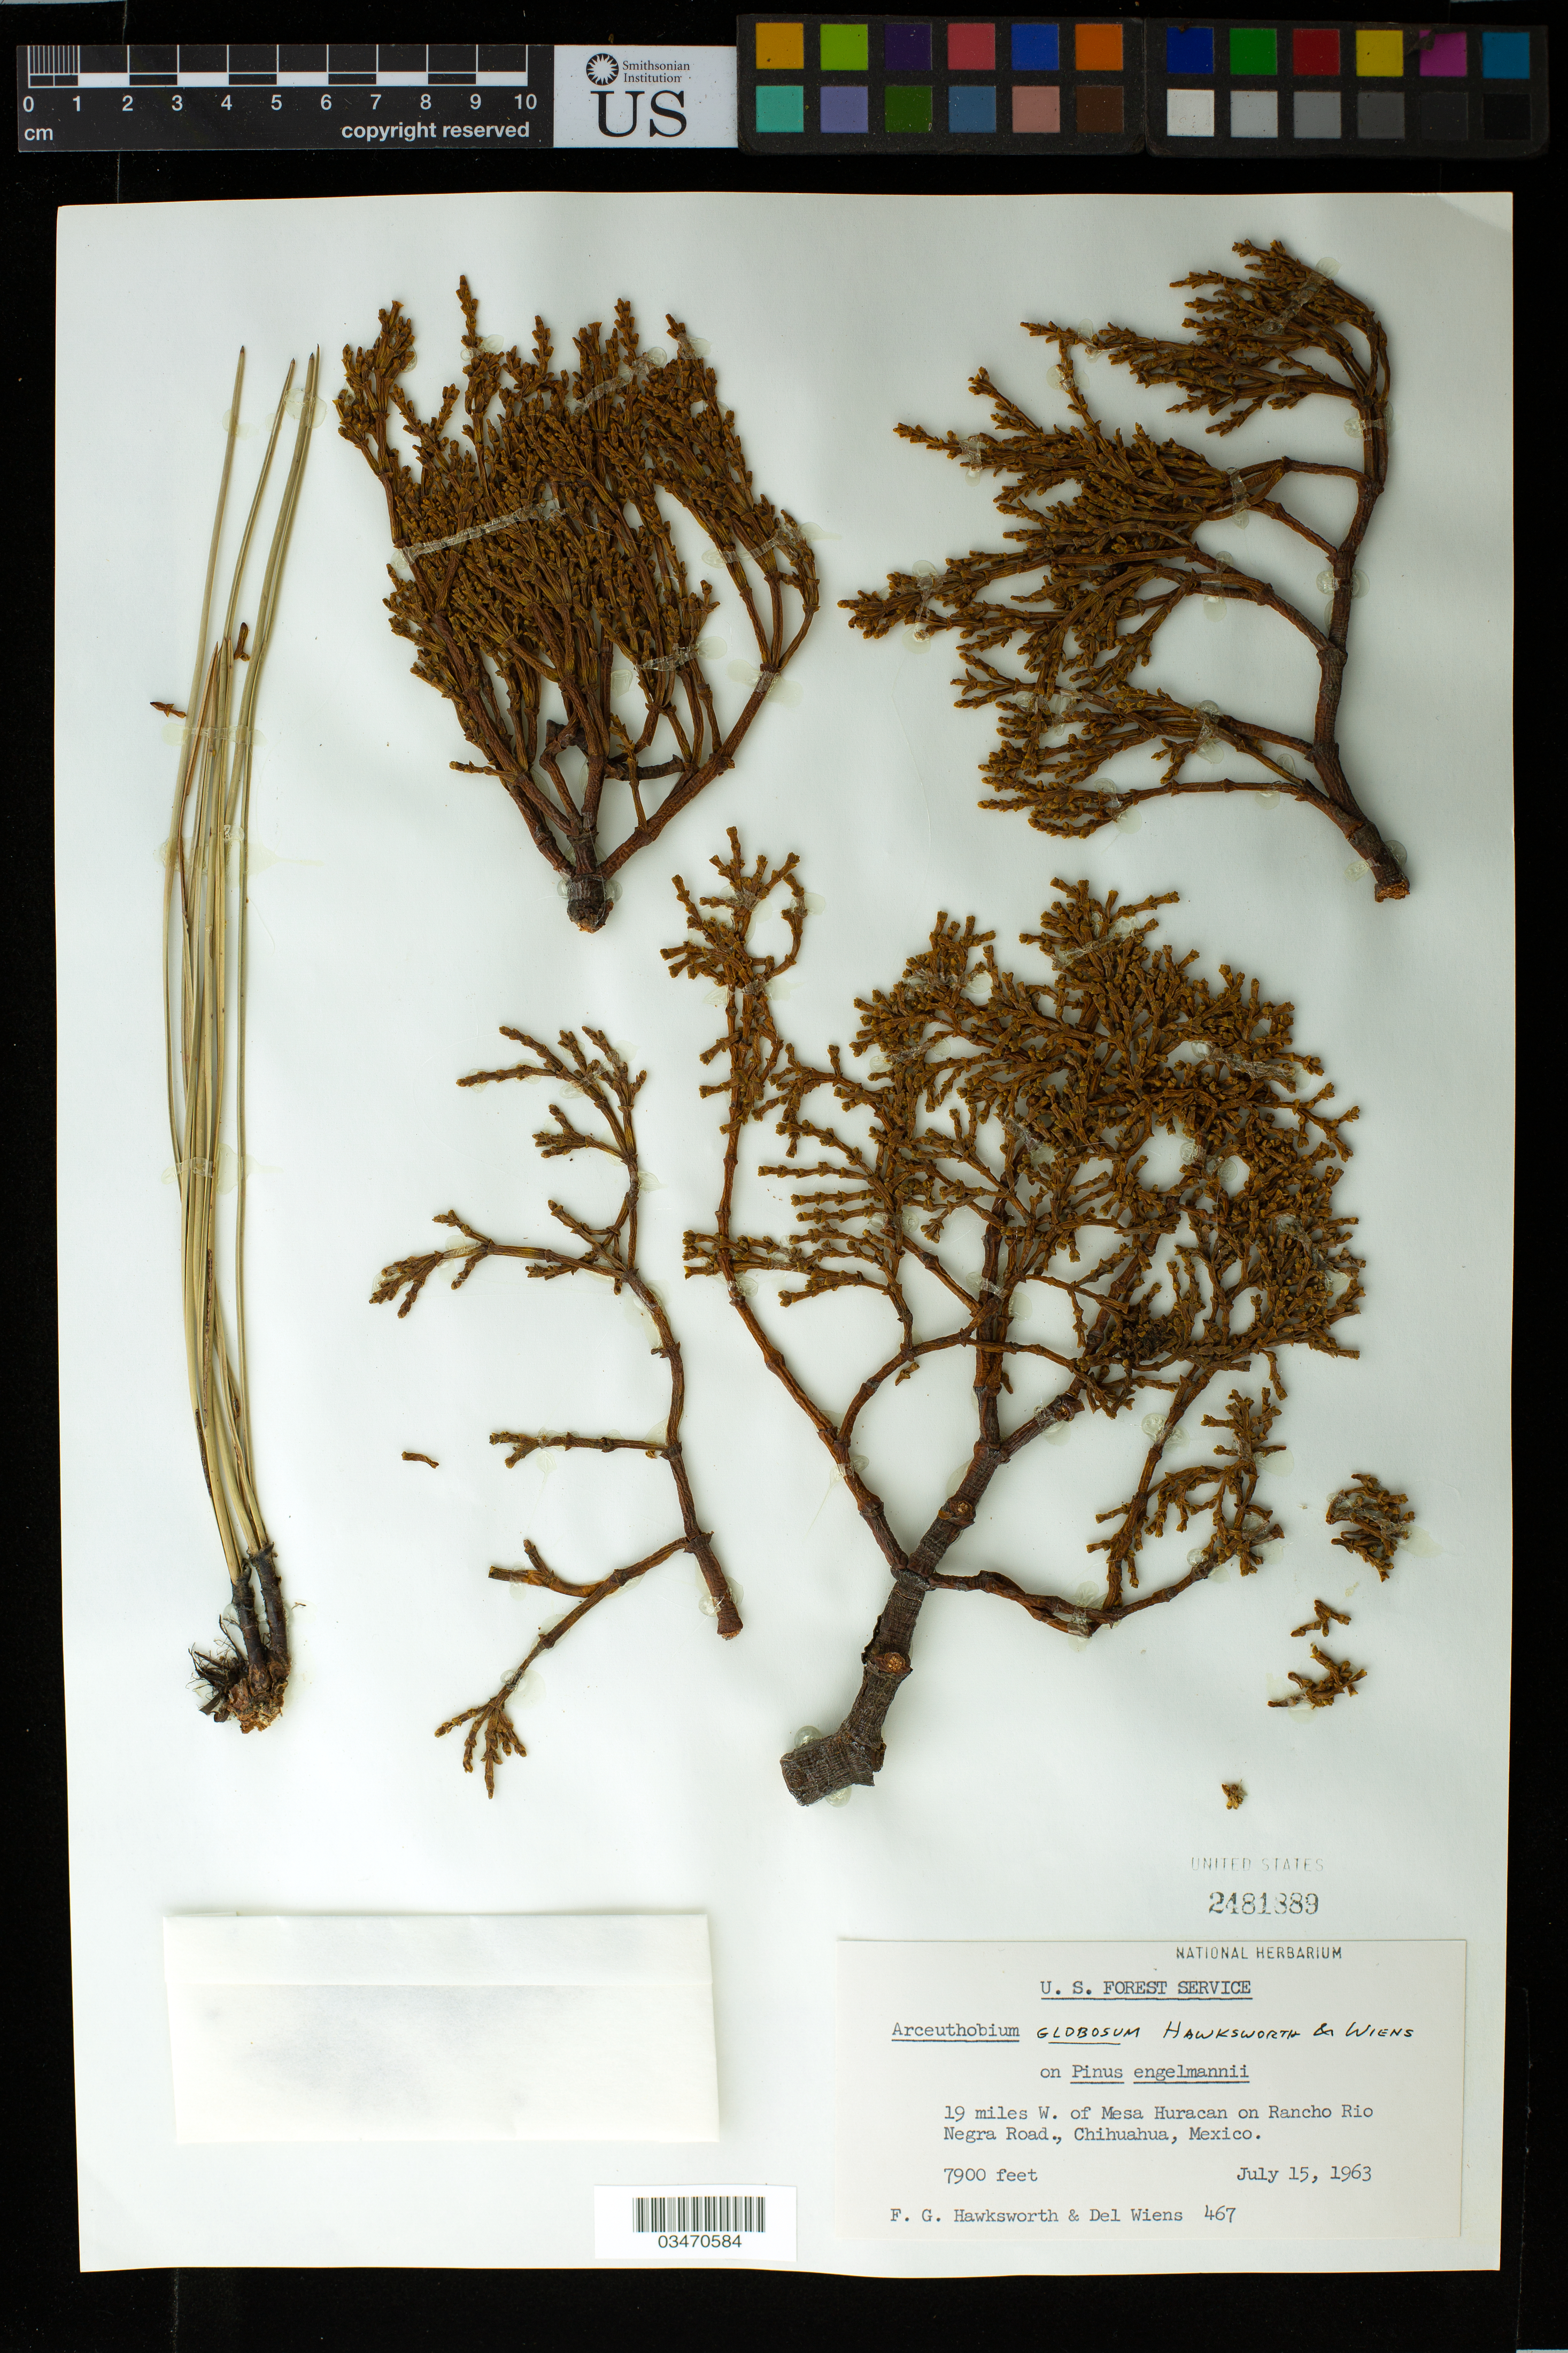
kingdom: Plantae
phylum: Tracheophyta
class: Magnoliopsida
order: Santalales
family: Viscaceae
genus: Arceuthobium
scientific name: Arceuthobium globosum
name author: Hawksw. & Wiens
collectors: F. G. Hawksworth & D. Wiens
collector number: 467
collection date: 1963-07-15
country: Mexico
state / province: Chihuahua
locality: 19 mi W of Mesa Huracan on Rancho Rio Negra Rd.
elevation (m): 2408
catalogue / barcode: US 2481889